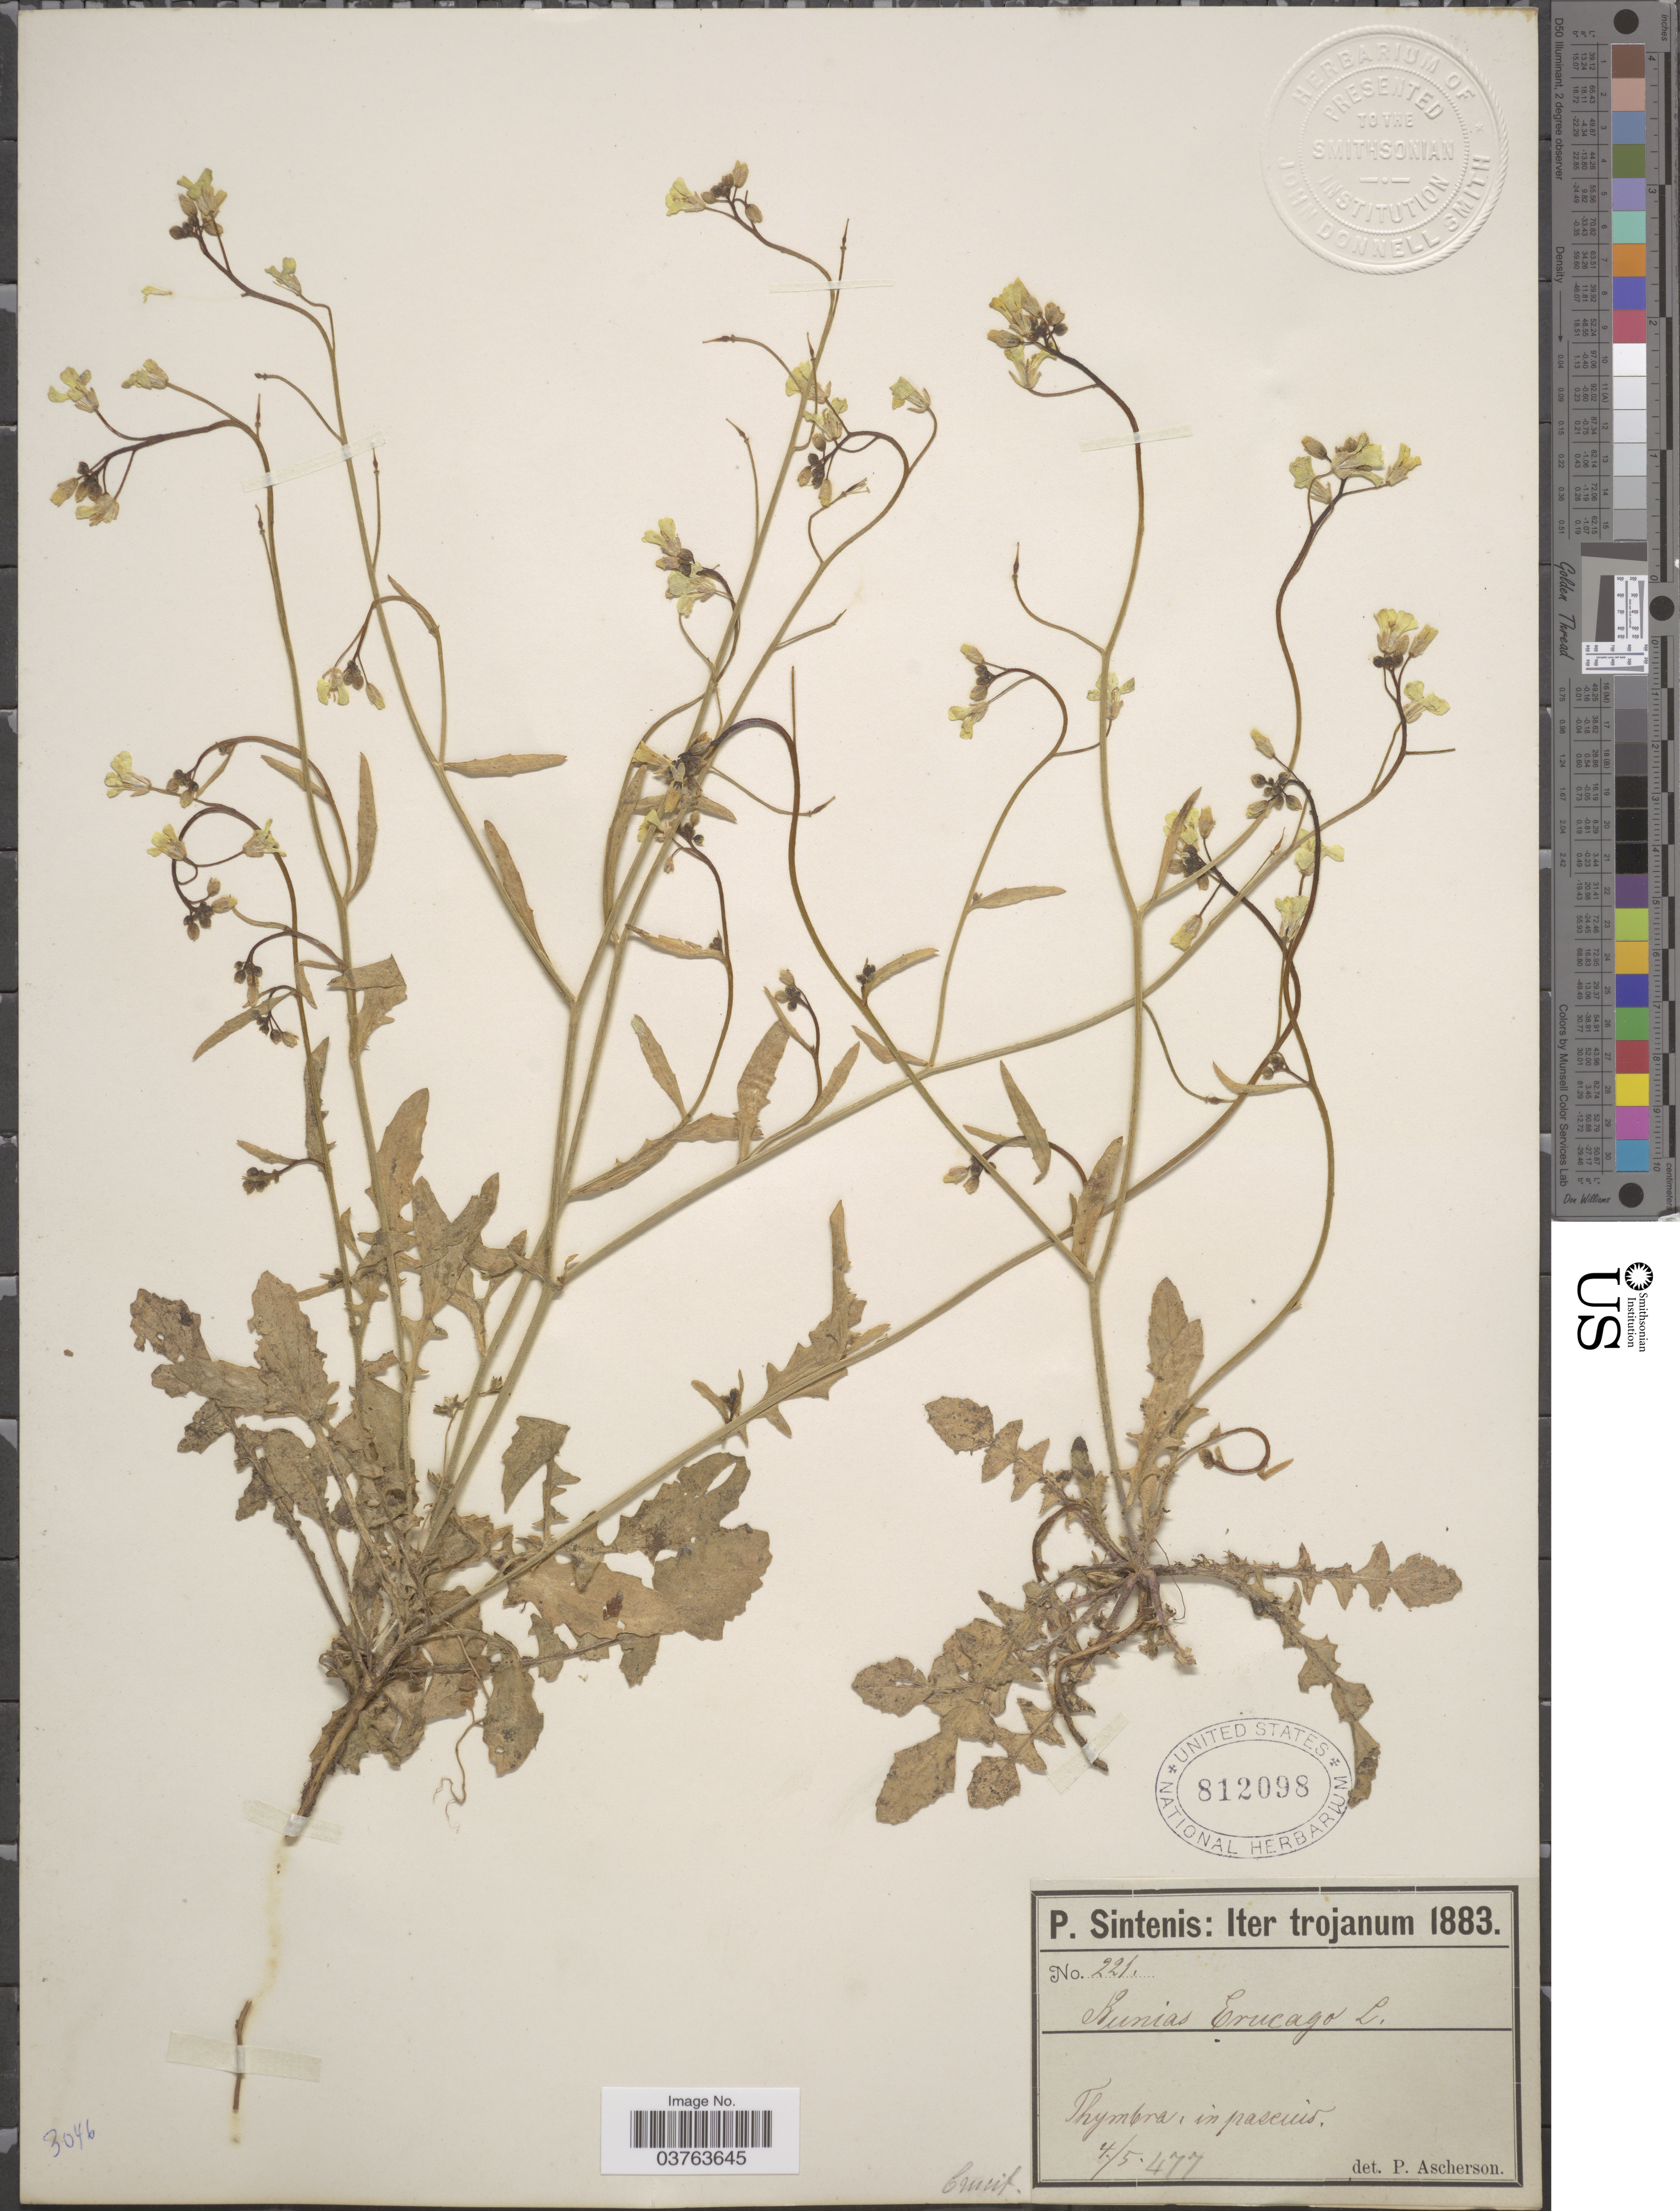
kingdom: Plantae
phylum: Tracheophyta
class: Magnoliopsida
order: Brassicales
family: Brassicaceae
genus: Bunias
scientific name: Bunias erucago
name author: L.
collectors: P. Sintenis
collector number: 221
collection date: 1883-05-04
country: Turkey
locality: Iter Trojanum. Thymbra.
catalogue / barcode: US 812098